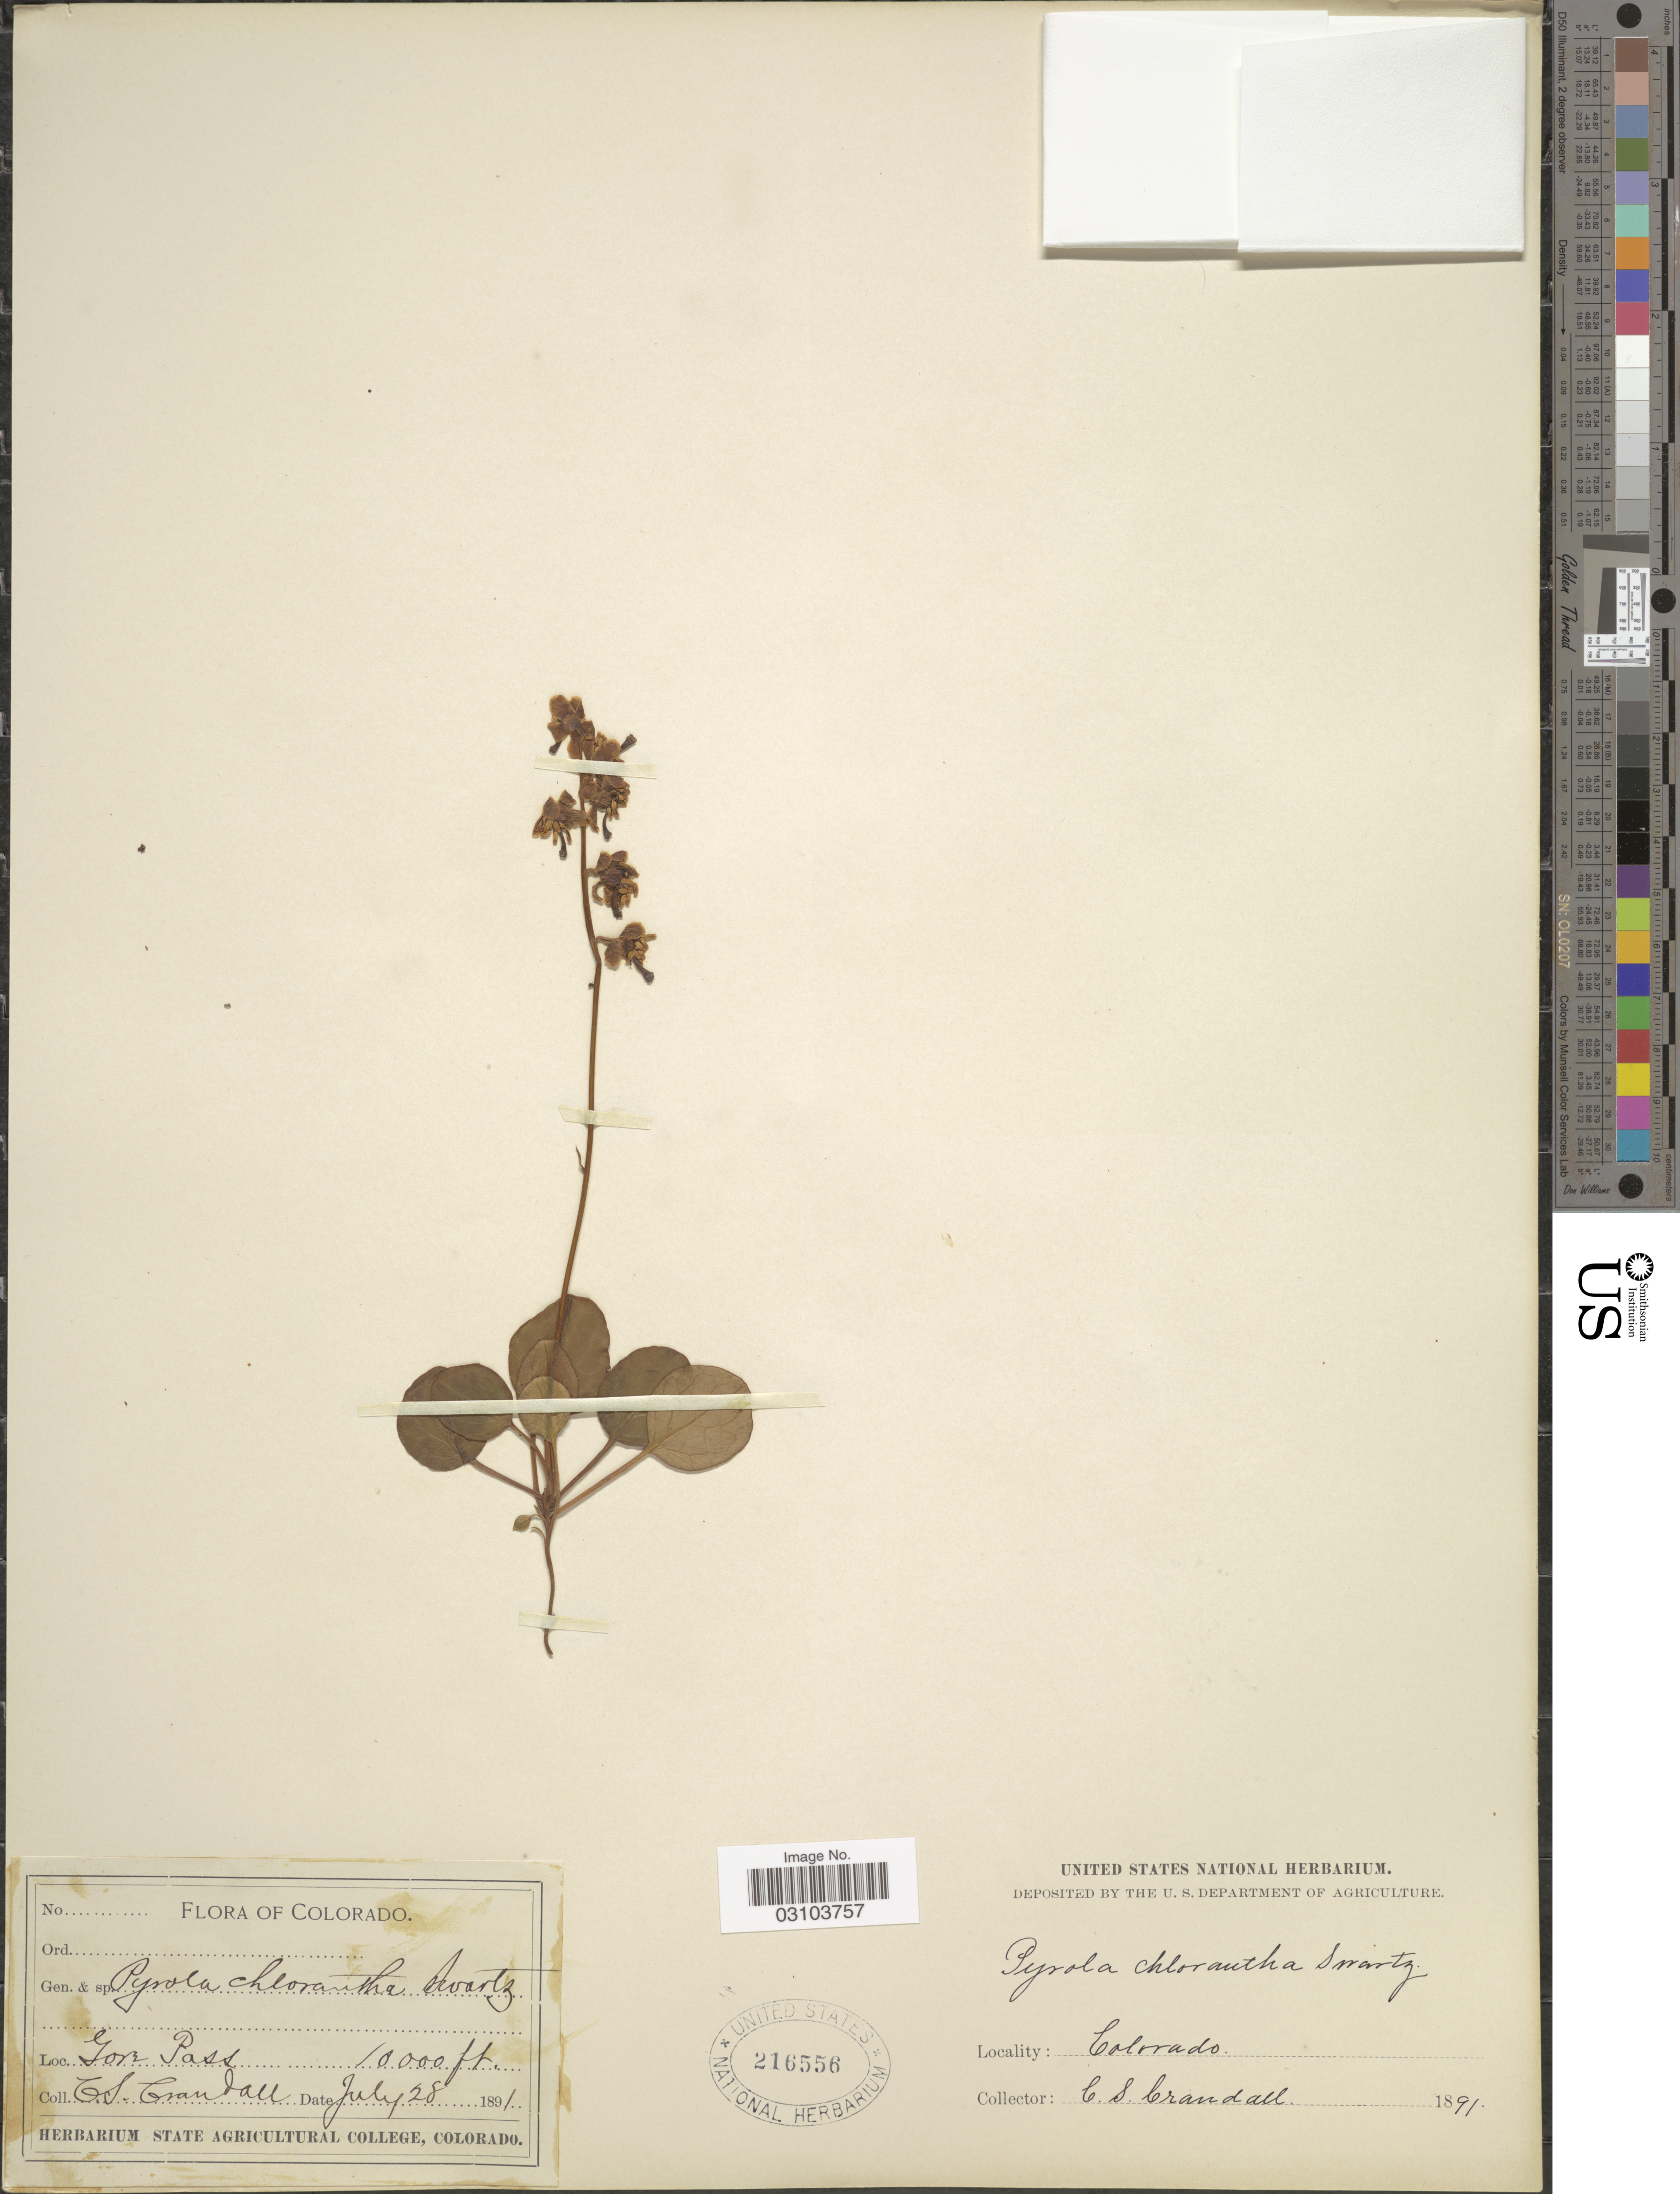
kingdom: Plantae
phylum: Tracheophyta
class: Magnoliopsida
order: Ericales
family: Ericaceae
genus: Pyrola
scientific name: Pyrola chlorantha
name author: Schweigg.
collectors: C. Crandall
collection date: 1891-07-28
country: United States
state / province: Colorado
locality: Gore Pass.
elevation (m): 3048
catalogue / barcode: US 216556